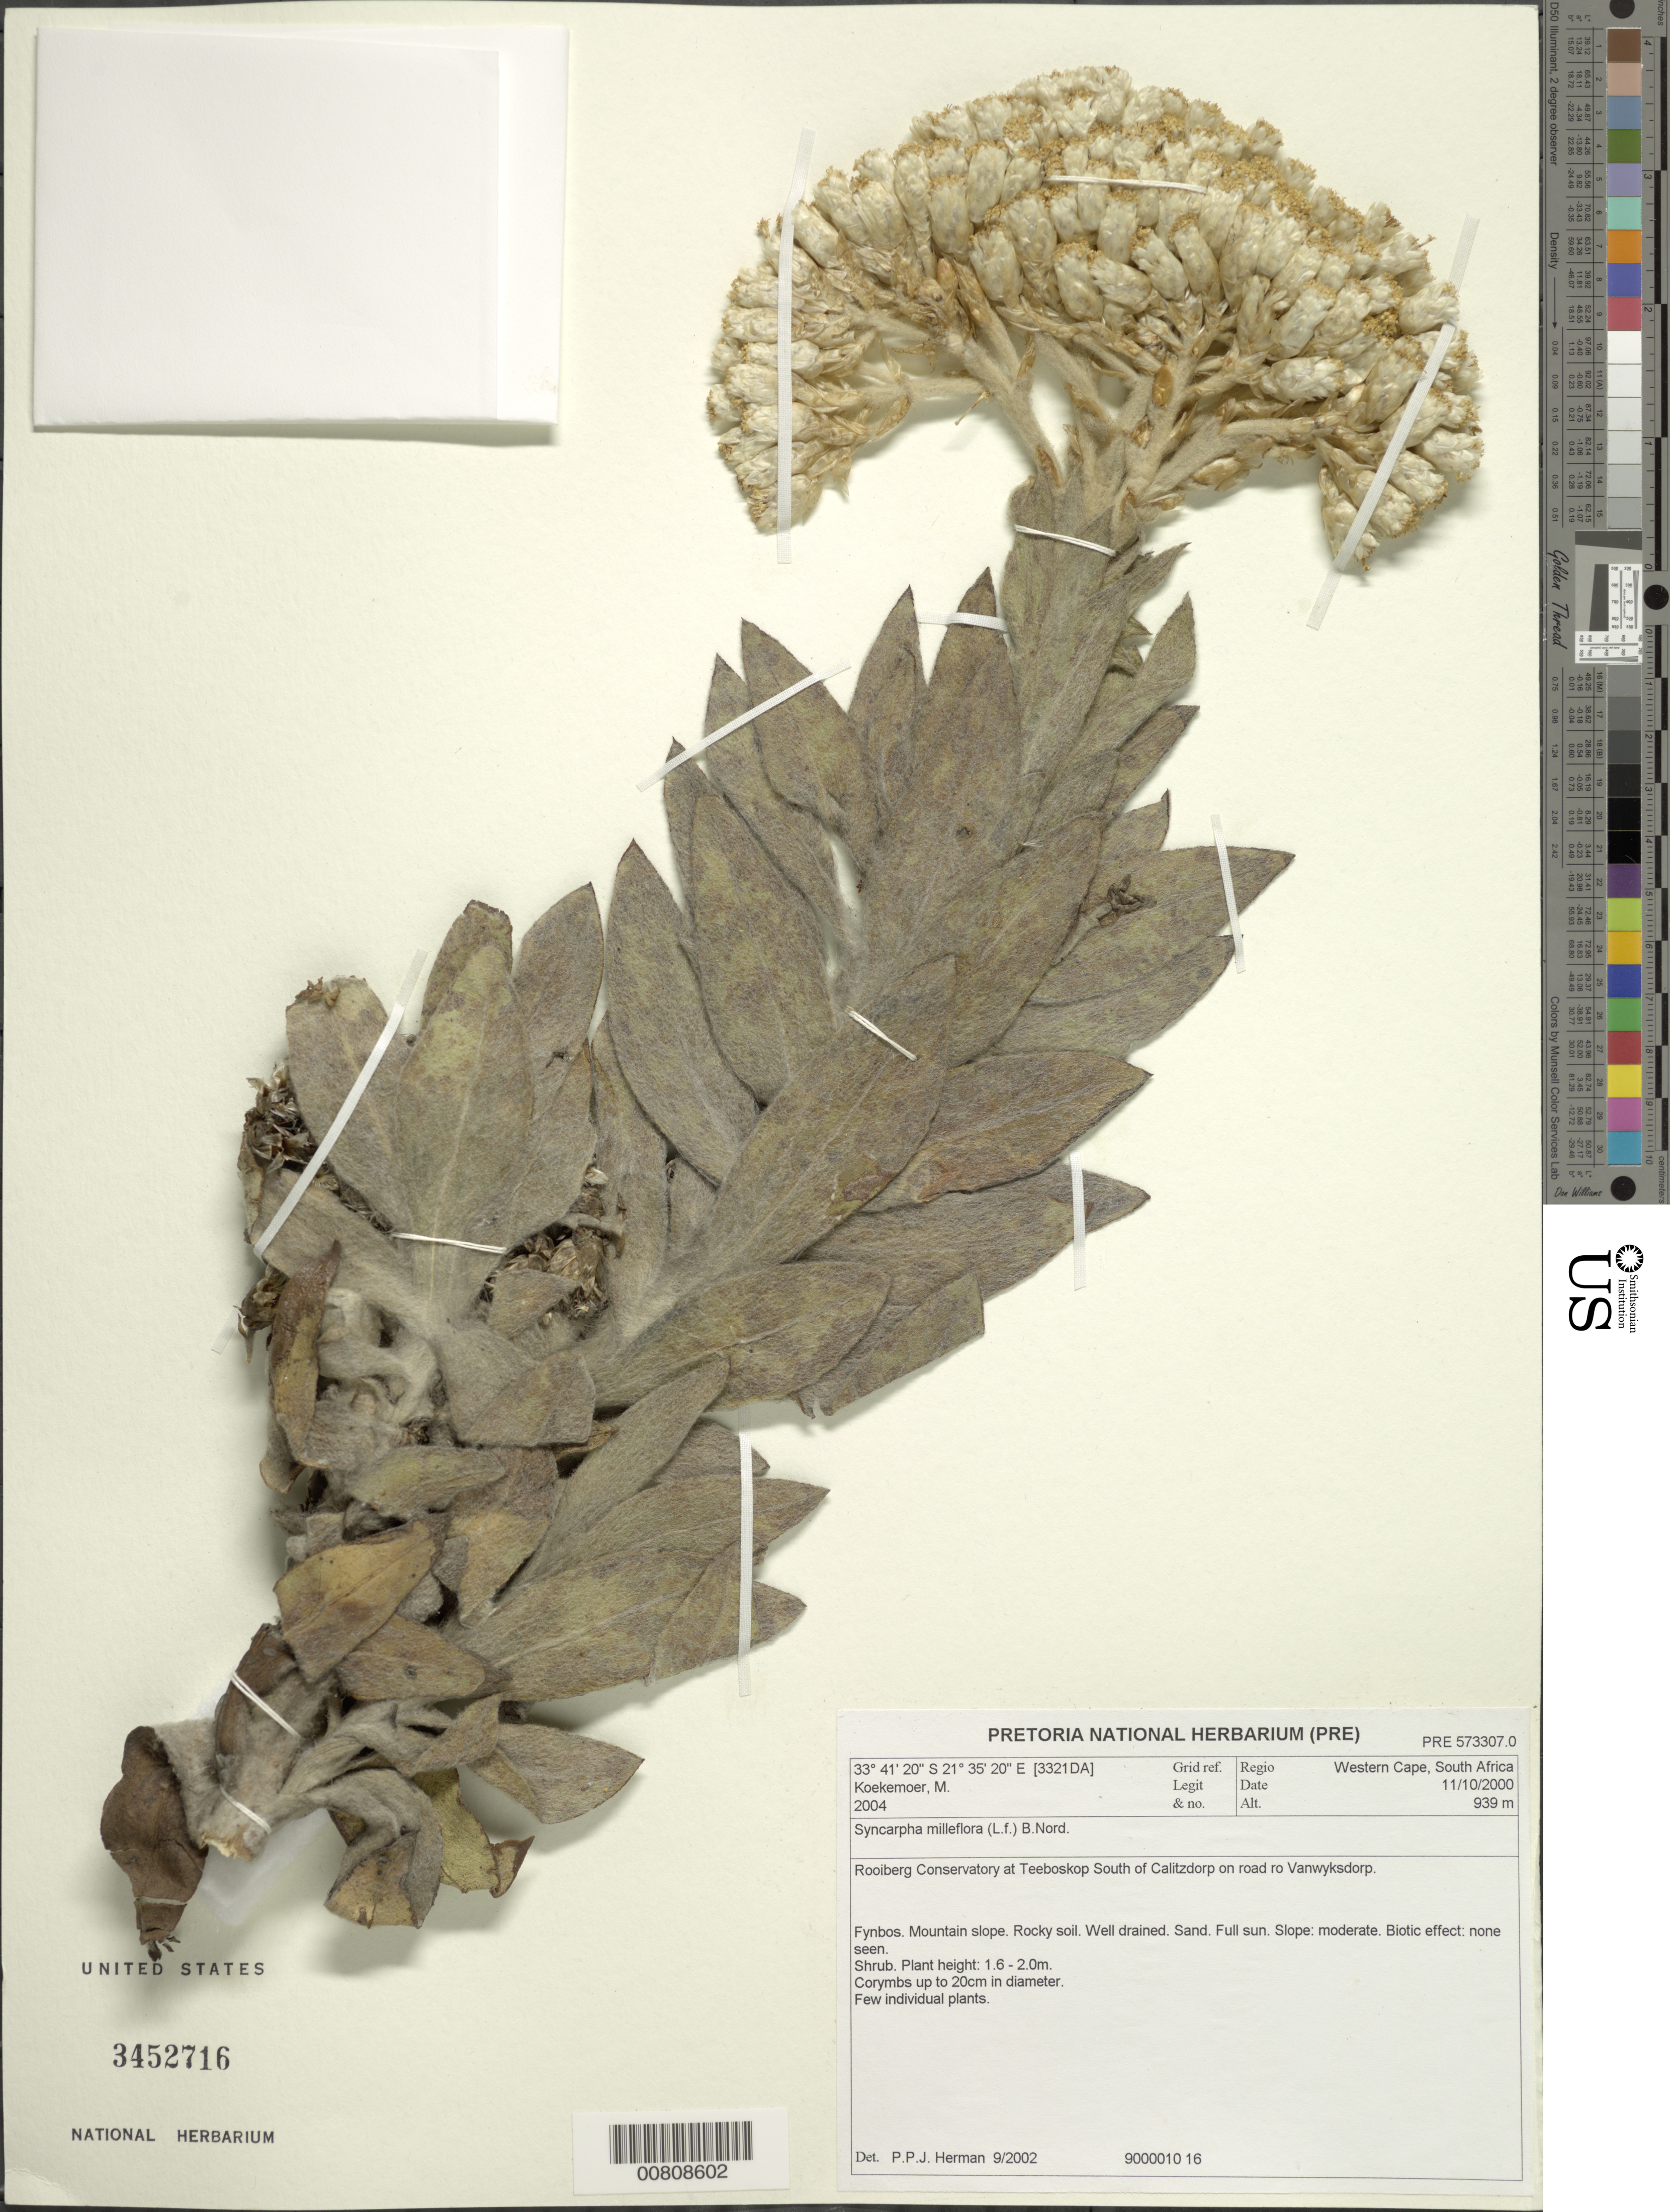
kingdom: Plantae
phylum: Tracheophyta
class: Magnoliopsida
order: Asterales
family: Asteraceae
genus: Syncarpha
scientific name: Syncarpha milleflorum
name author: (L. f.) B. Nord.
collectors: M. Koekemoer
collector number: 2004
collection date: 2000-10-11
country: South Africa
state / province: Western Cape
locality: Rooiberg Conservatory at Teeboskop, S of Calitzdorp on road to Vanwyksdorp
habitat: Fynbos, mountain slope, rocky soil, well-drained, sand, full sun, moderate slope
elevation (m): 939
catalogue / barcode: US 3452716